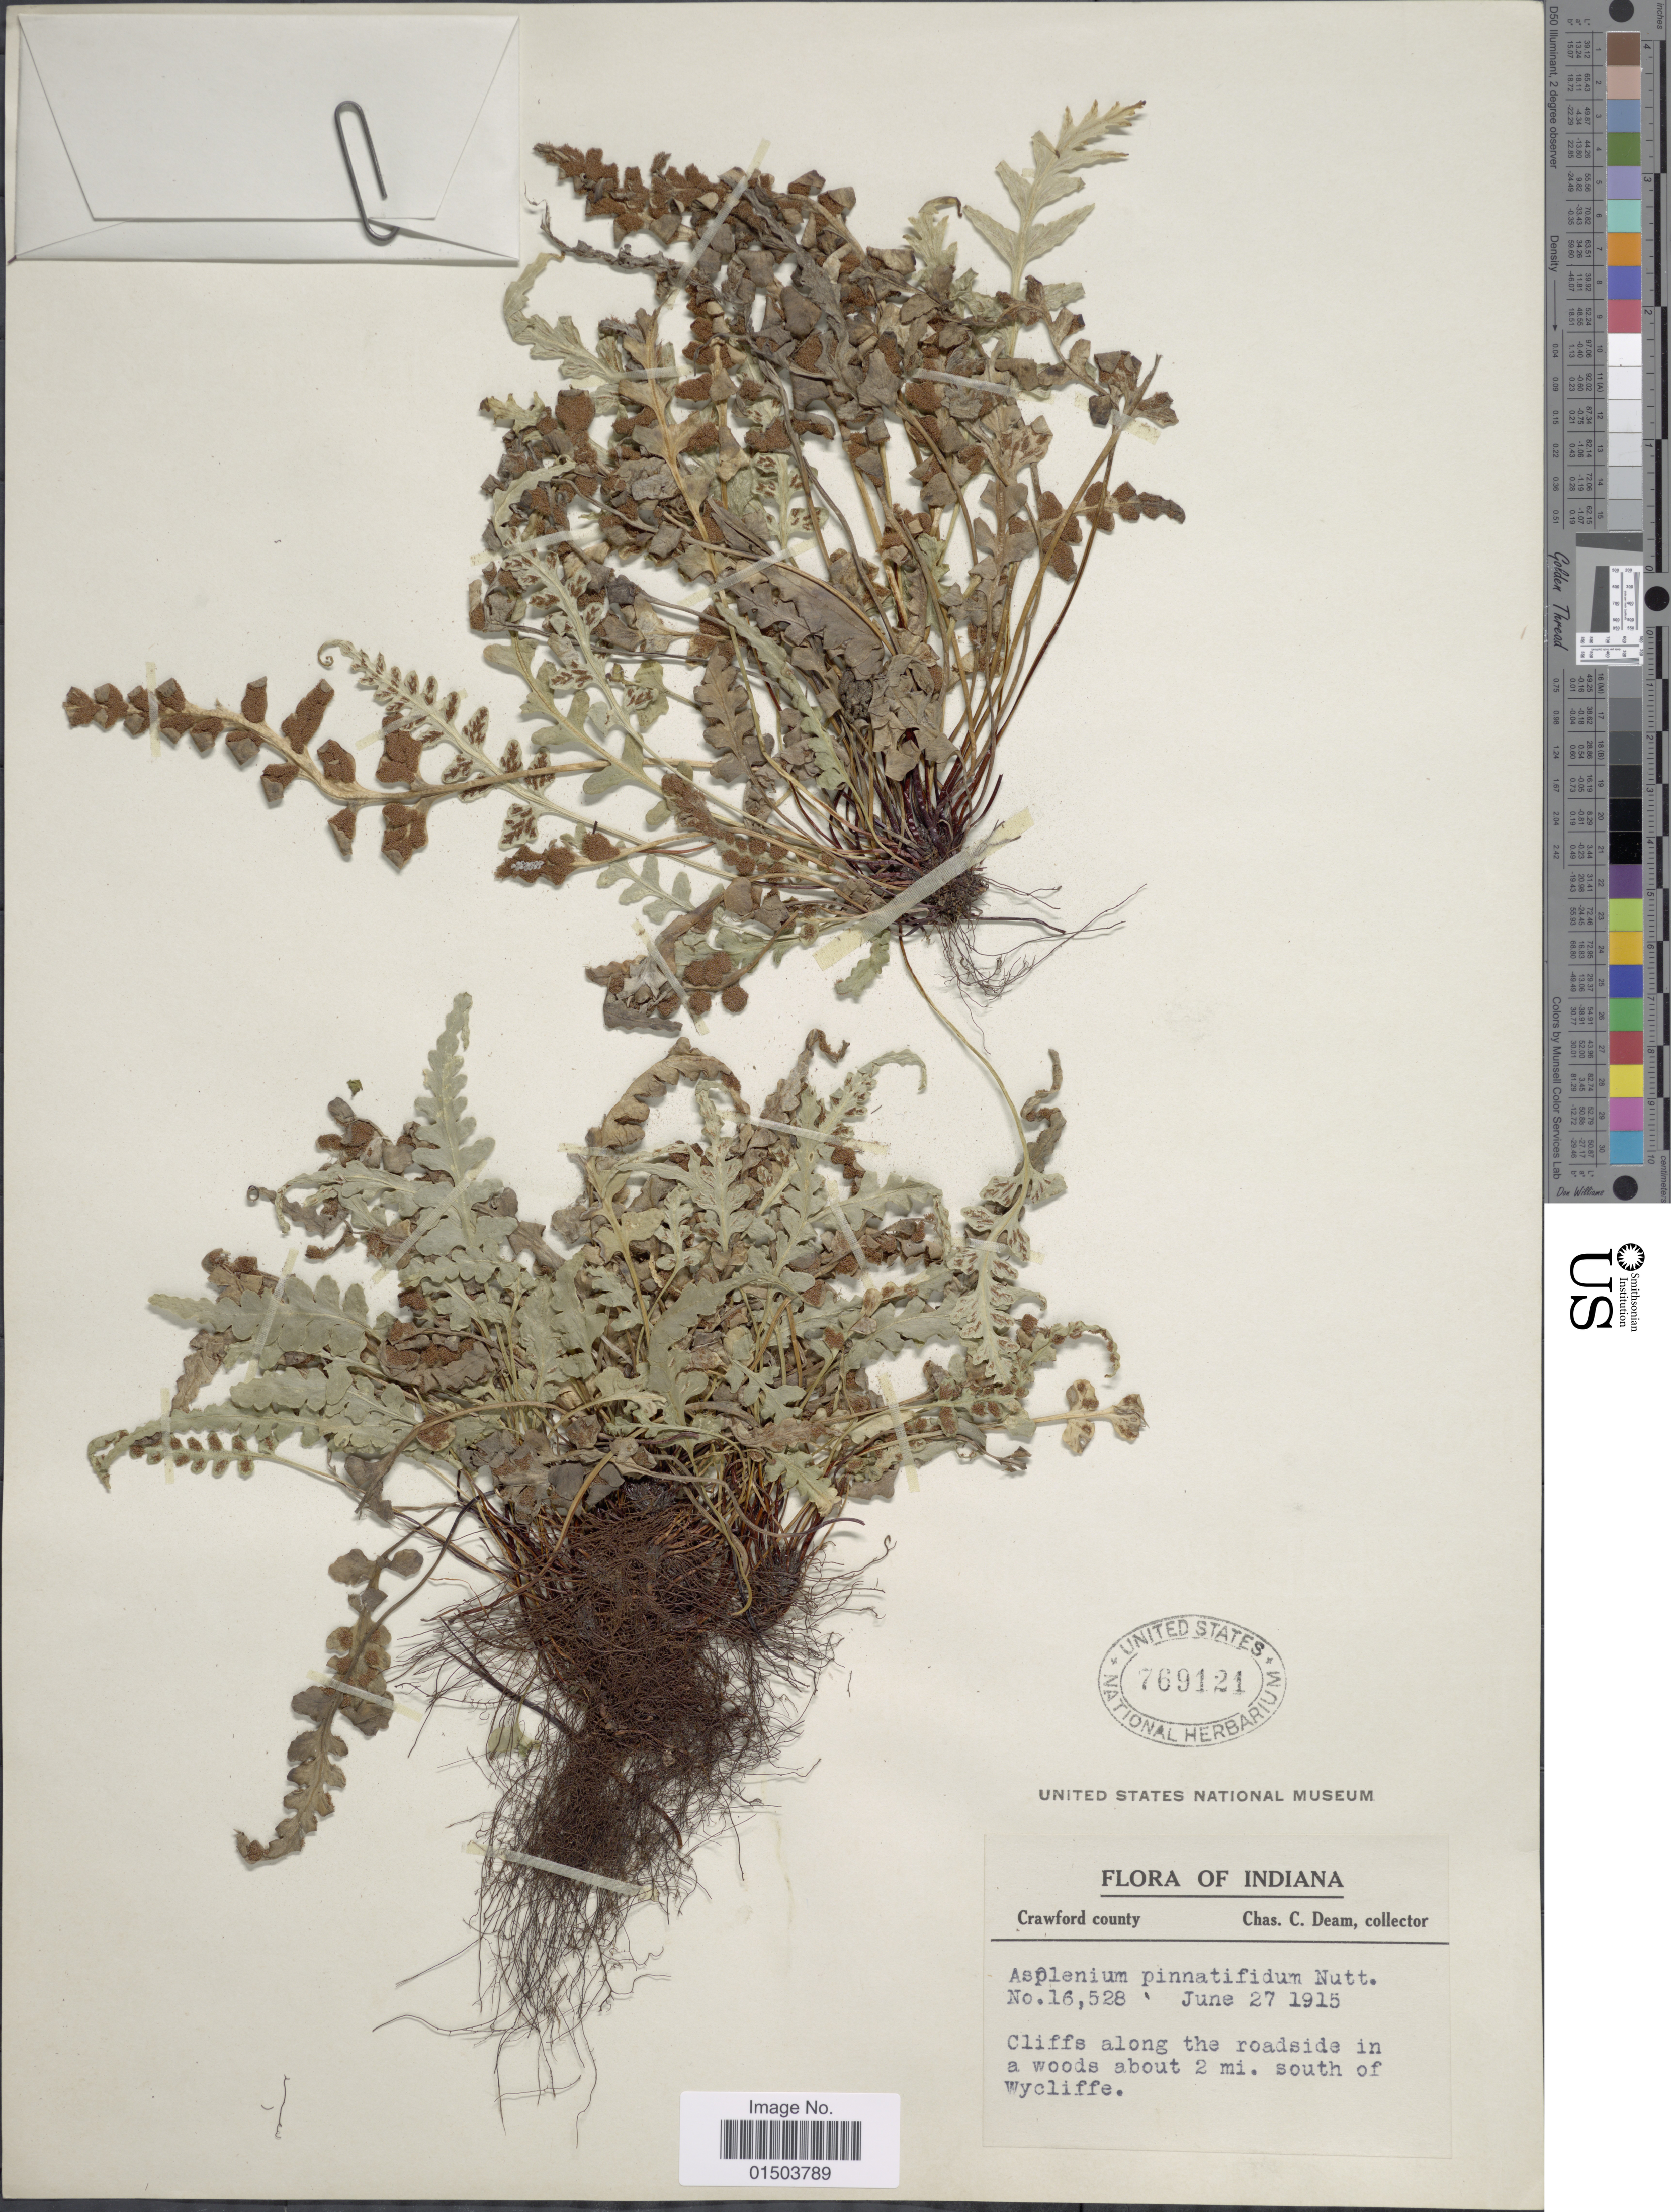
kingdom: Plantae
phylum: Tracheophyta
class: Polypodiopsida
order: Polypodiales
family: Aspleniaceae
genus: Asplenium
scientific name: Asplenium pinnatifidum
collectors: C. C. Deam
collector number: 16528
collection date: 1915-06-27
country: United States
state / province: Indiana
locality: Crawford County, Cliffs along the roadside in a woods about 2 mi. south of Wycliffe.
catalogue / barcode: US 769121